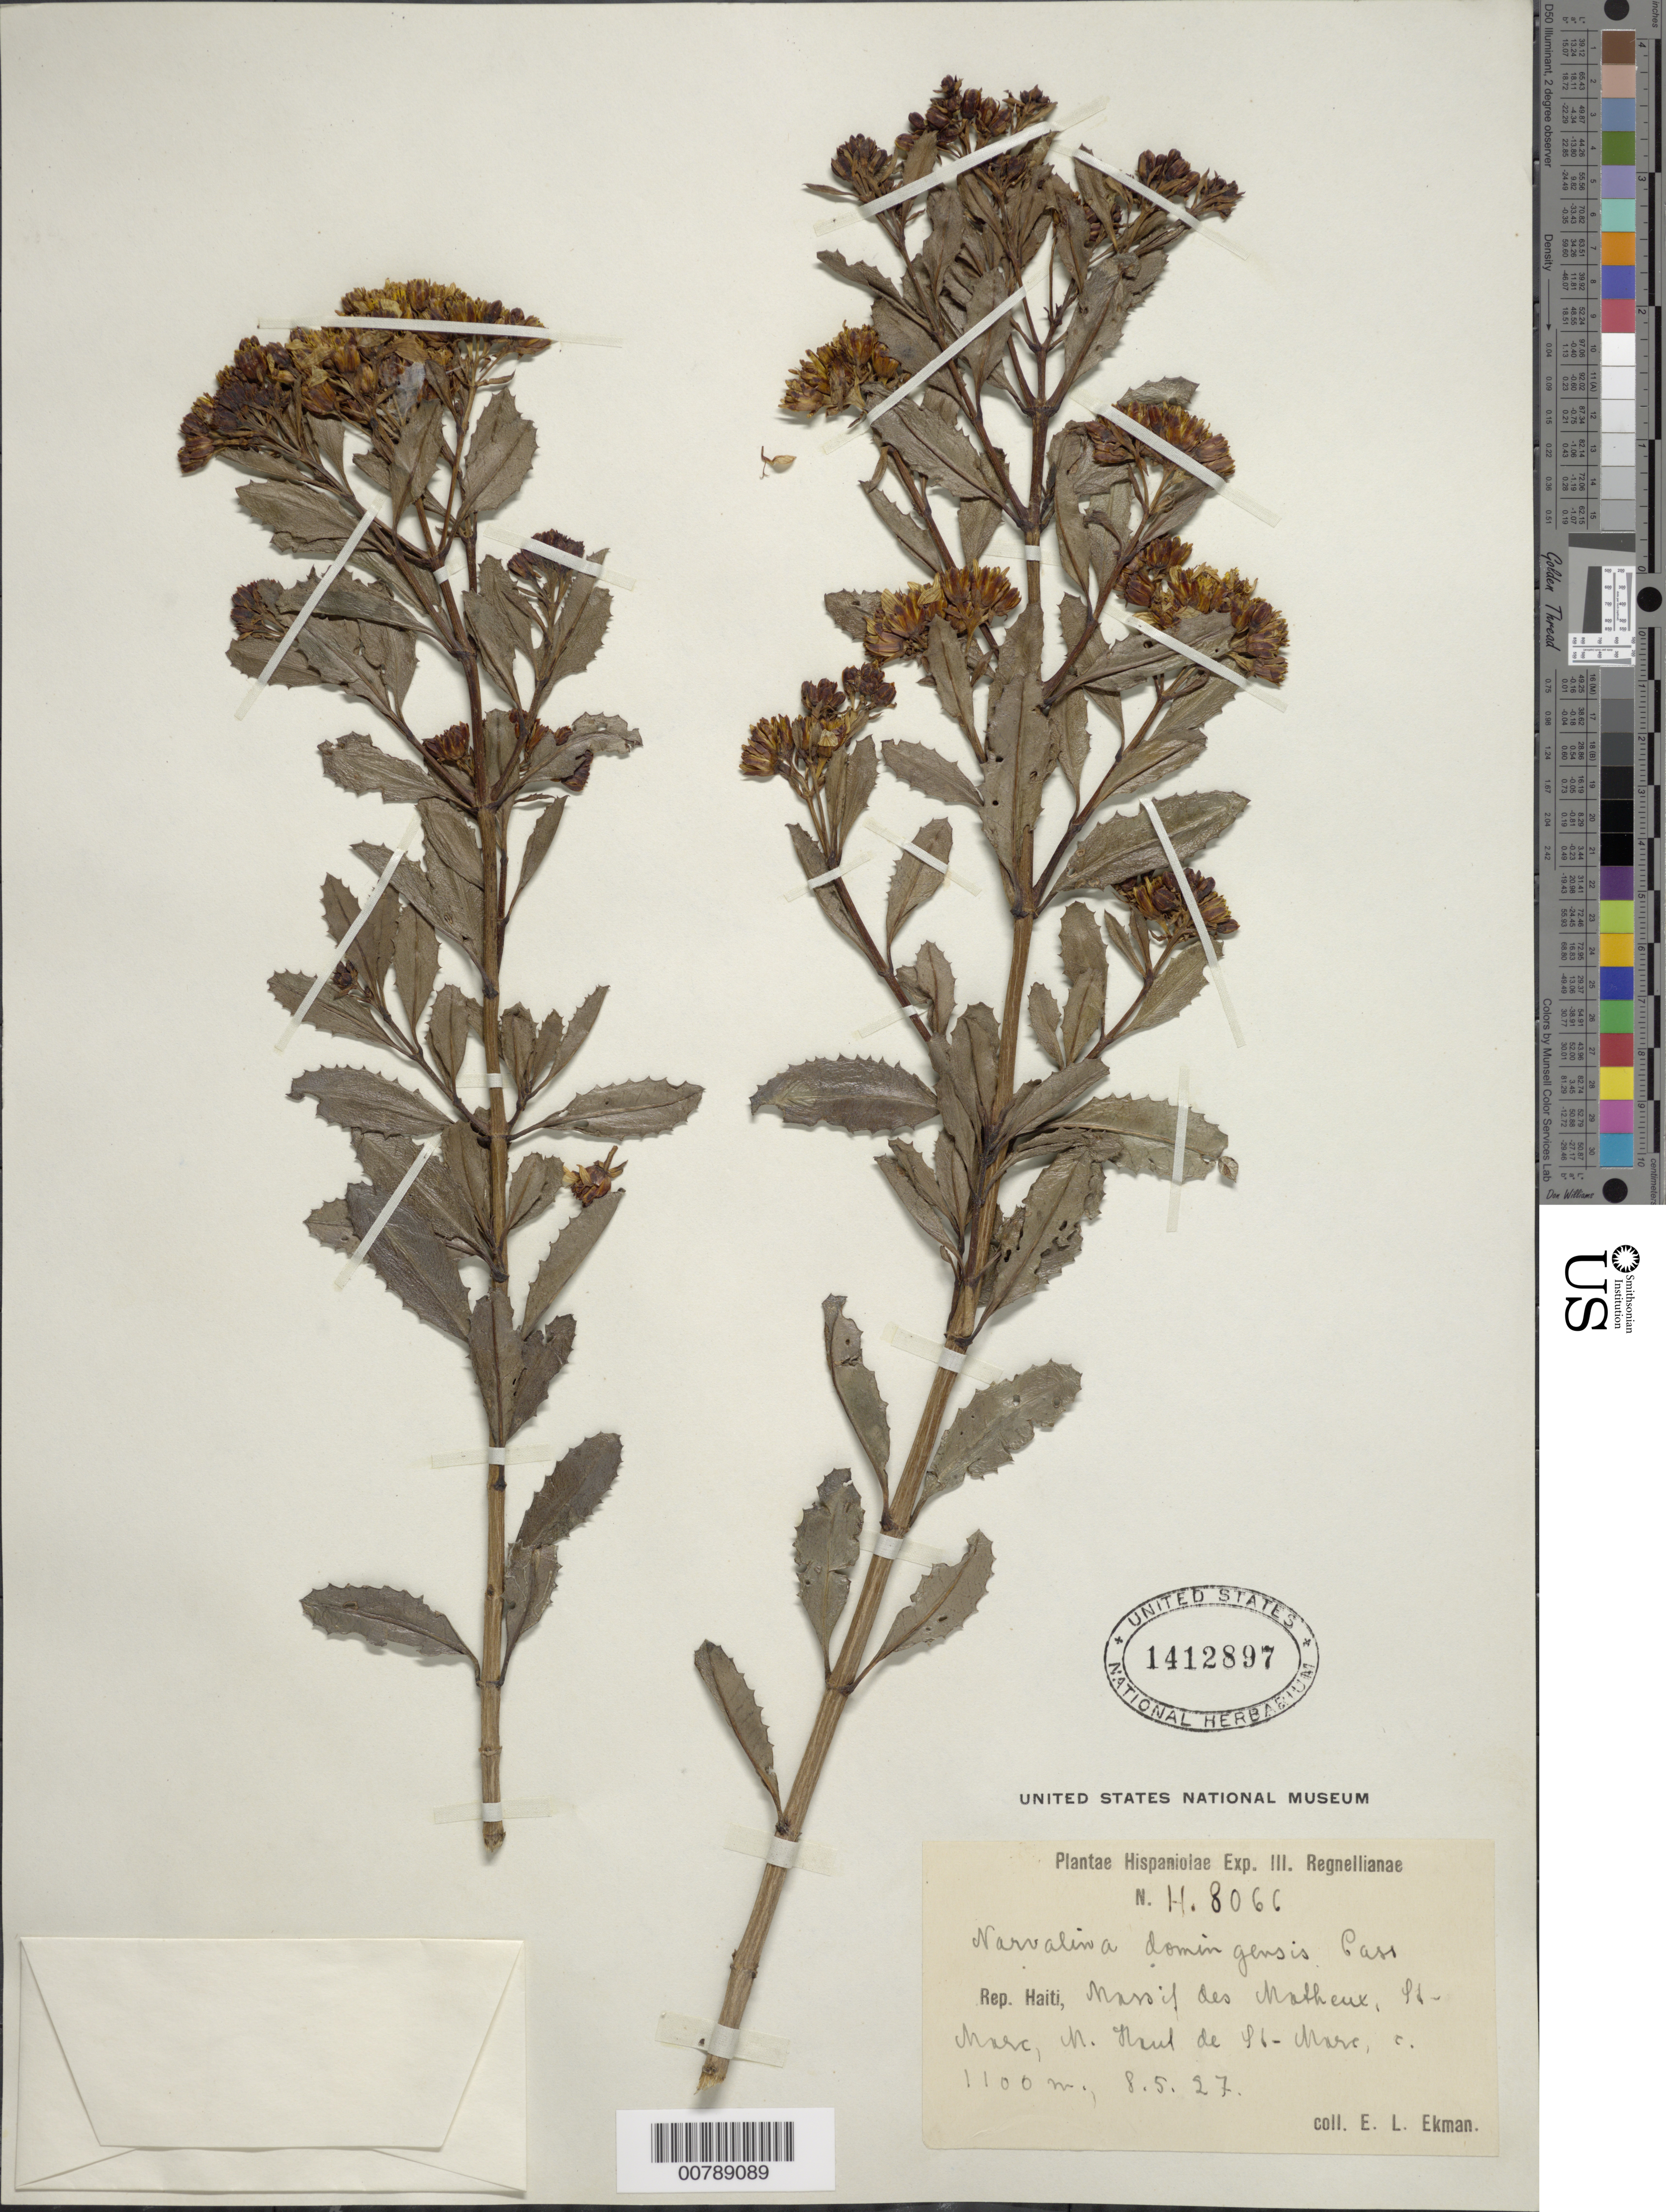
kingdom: Plantae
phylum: Tracheophyta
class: Magnoliopsida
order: Asterales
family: Asteraceae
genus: Narvalina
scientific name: Narvalina domingensis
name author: (Cass.) Less.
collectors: E. L. Ekman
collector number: H 8066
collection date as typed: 08 May 1927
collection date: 1927-05-08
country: Haiti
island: Hispaniola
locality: Massif des Malheux, St. Marc, M. Thul de St-Mare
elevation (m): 1100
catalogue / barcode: US 1412897